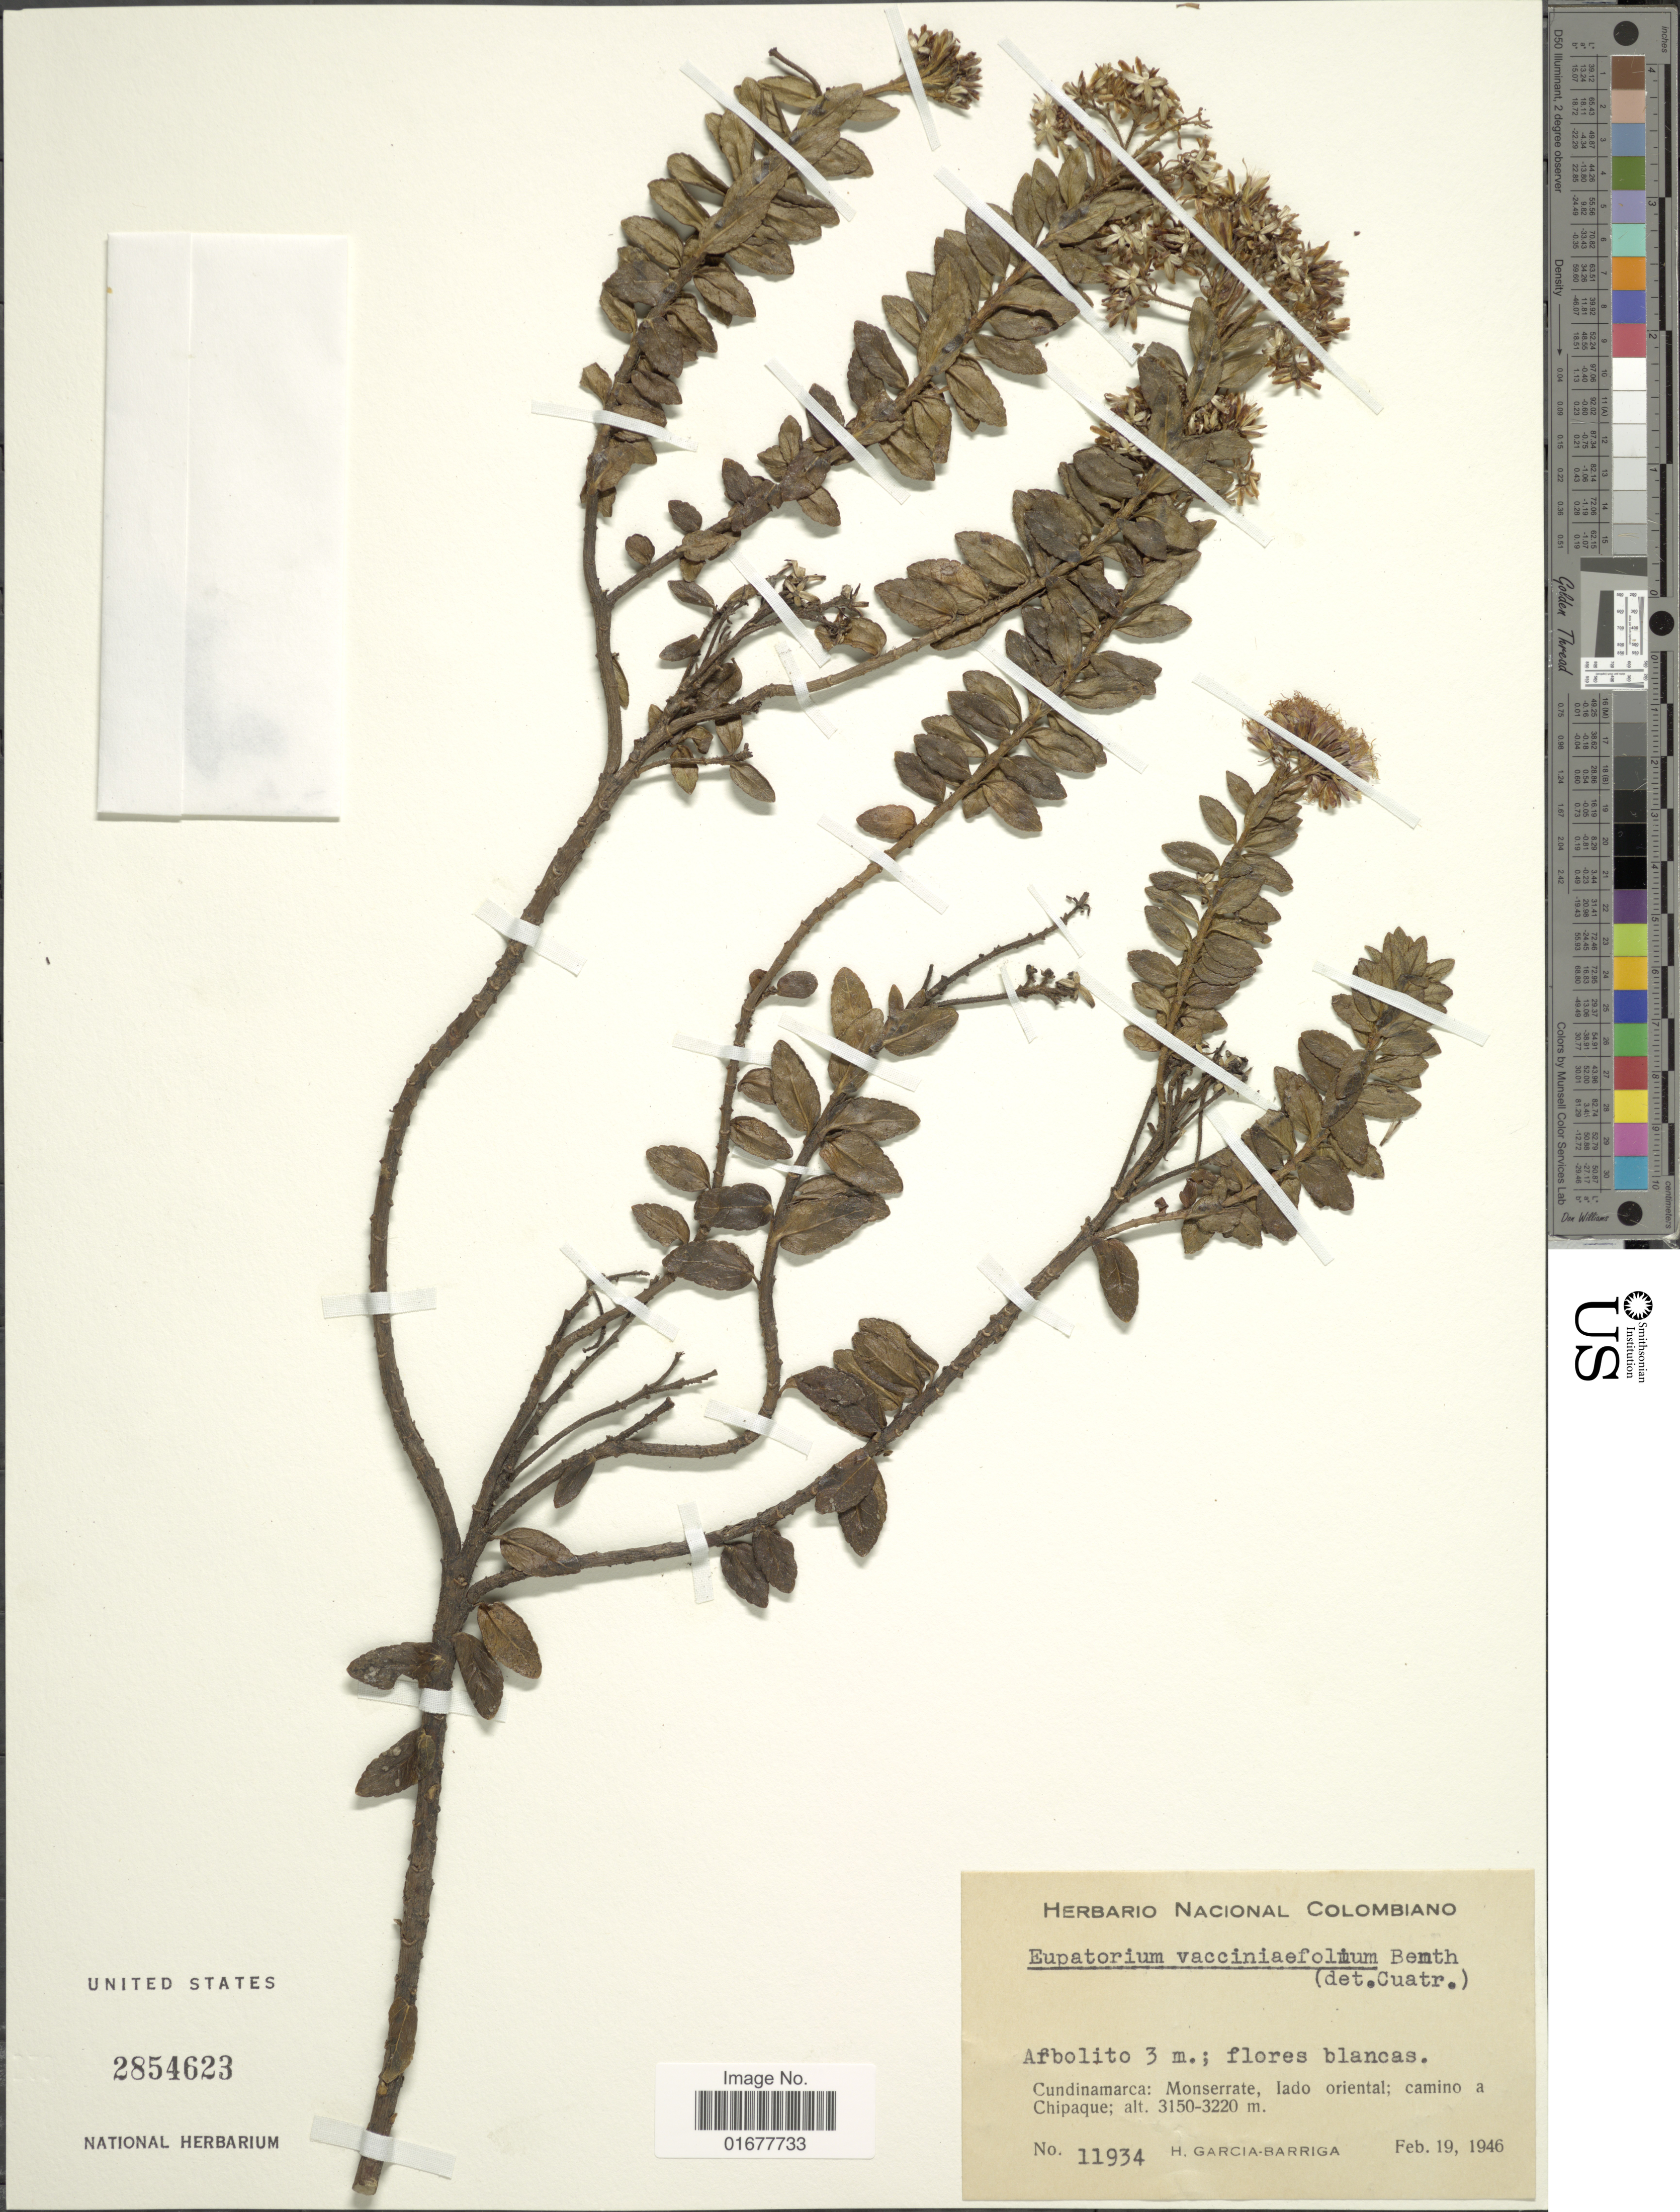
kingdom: Plantae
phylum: Tracheophyta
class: Magnoliopsida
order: Asterales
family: Asteraceae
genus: Ageratina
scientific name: Ageratina vacciniaefolia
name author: (Benth.) R.M. King & H. Rob.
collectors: H. García Barriga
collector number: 11934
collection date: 1946-02-19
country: Colombia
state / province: Cundinamarca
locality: Monserrate, lado oriental; camino a Chipaque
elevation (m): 3150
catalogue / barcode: US 2854623